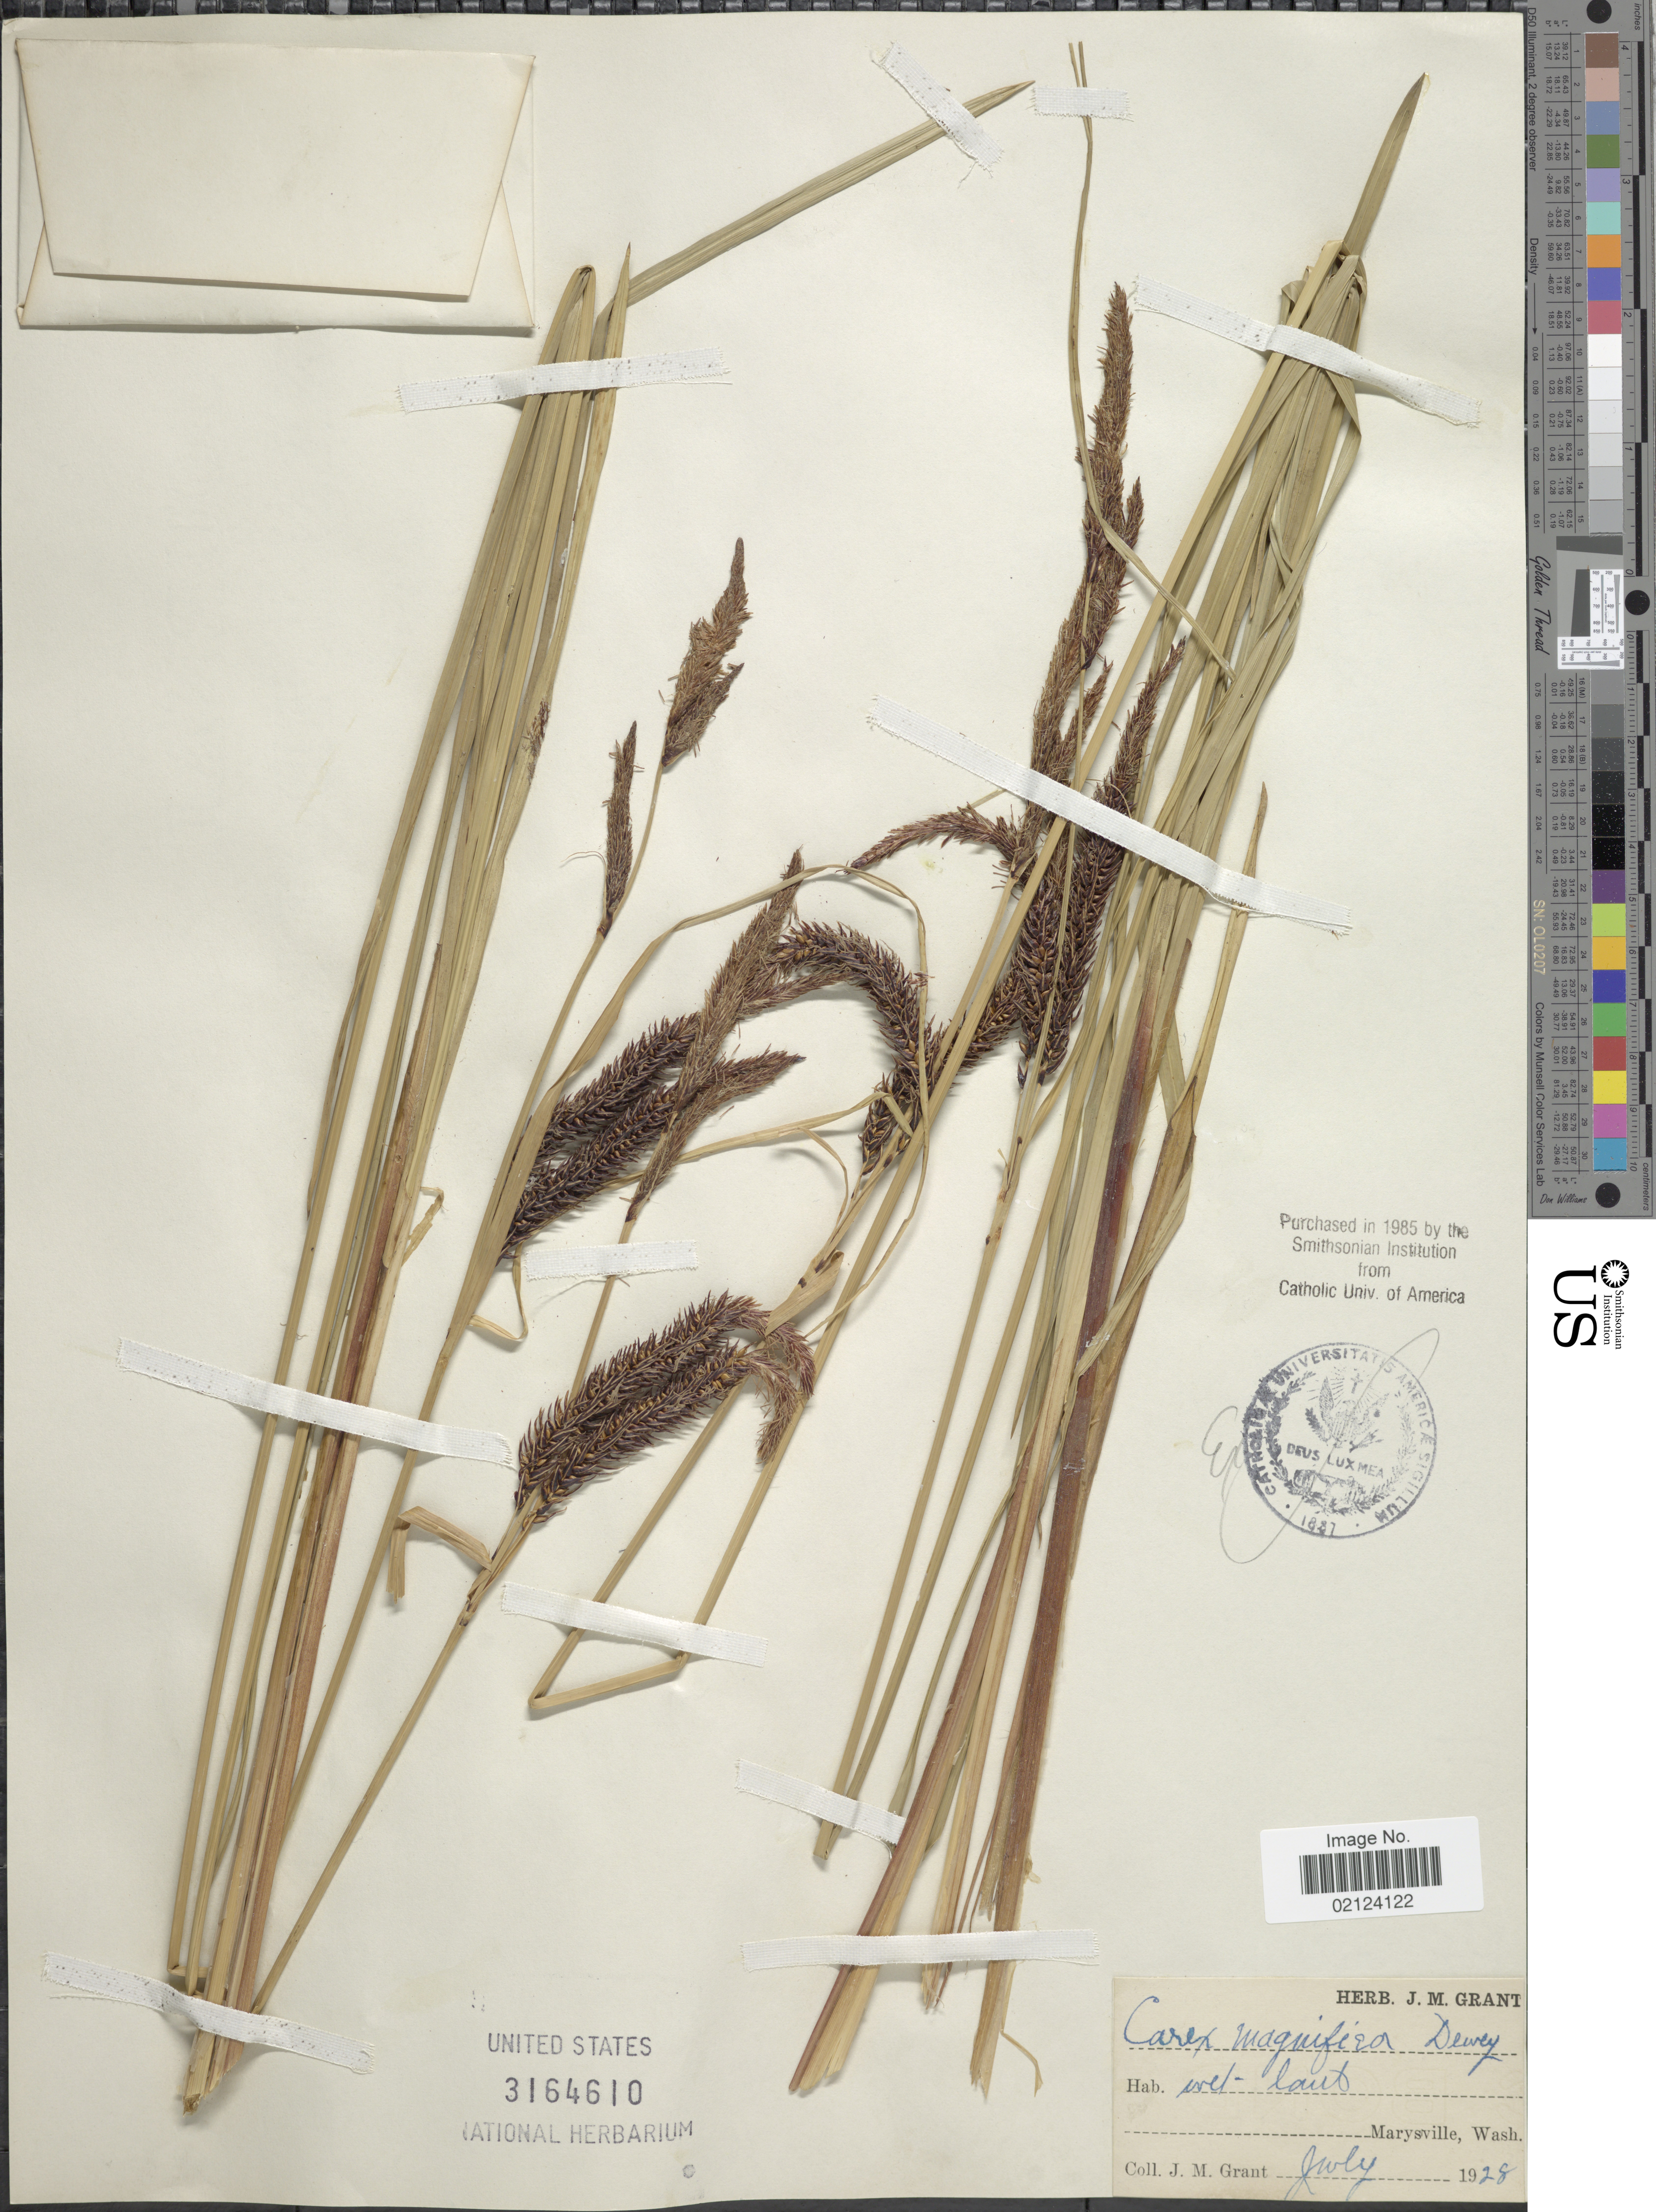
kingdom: Plantae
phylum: Tracheophyta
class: Liliopsida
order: Poales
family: Cyperaceae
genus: Carex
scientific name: Carex obnupta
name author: L.H. Bailey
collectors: J. M. Grant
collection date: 1928-07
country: United States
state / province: Washington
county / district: Snohomish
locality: Marysville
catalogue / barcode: US 3164610